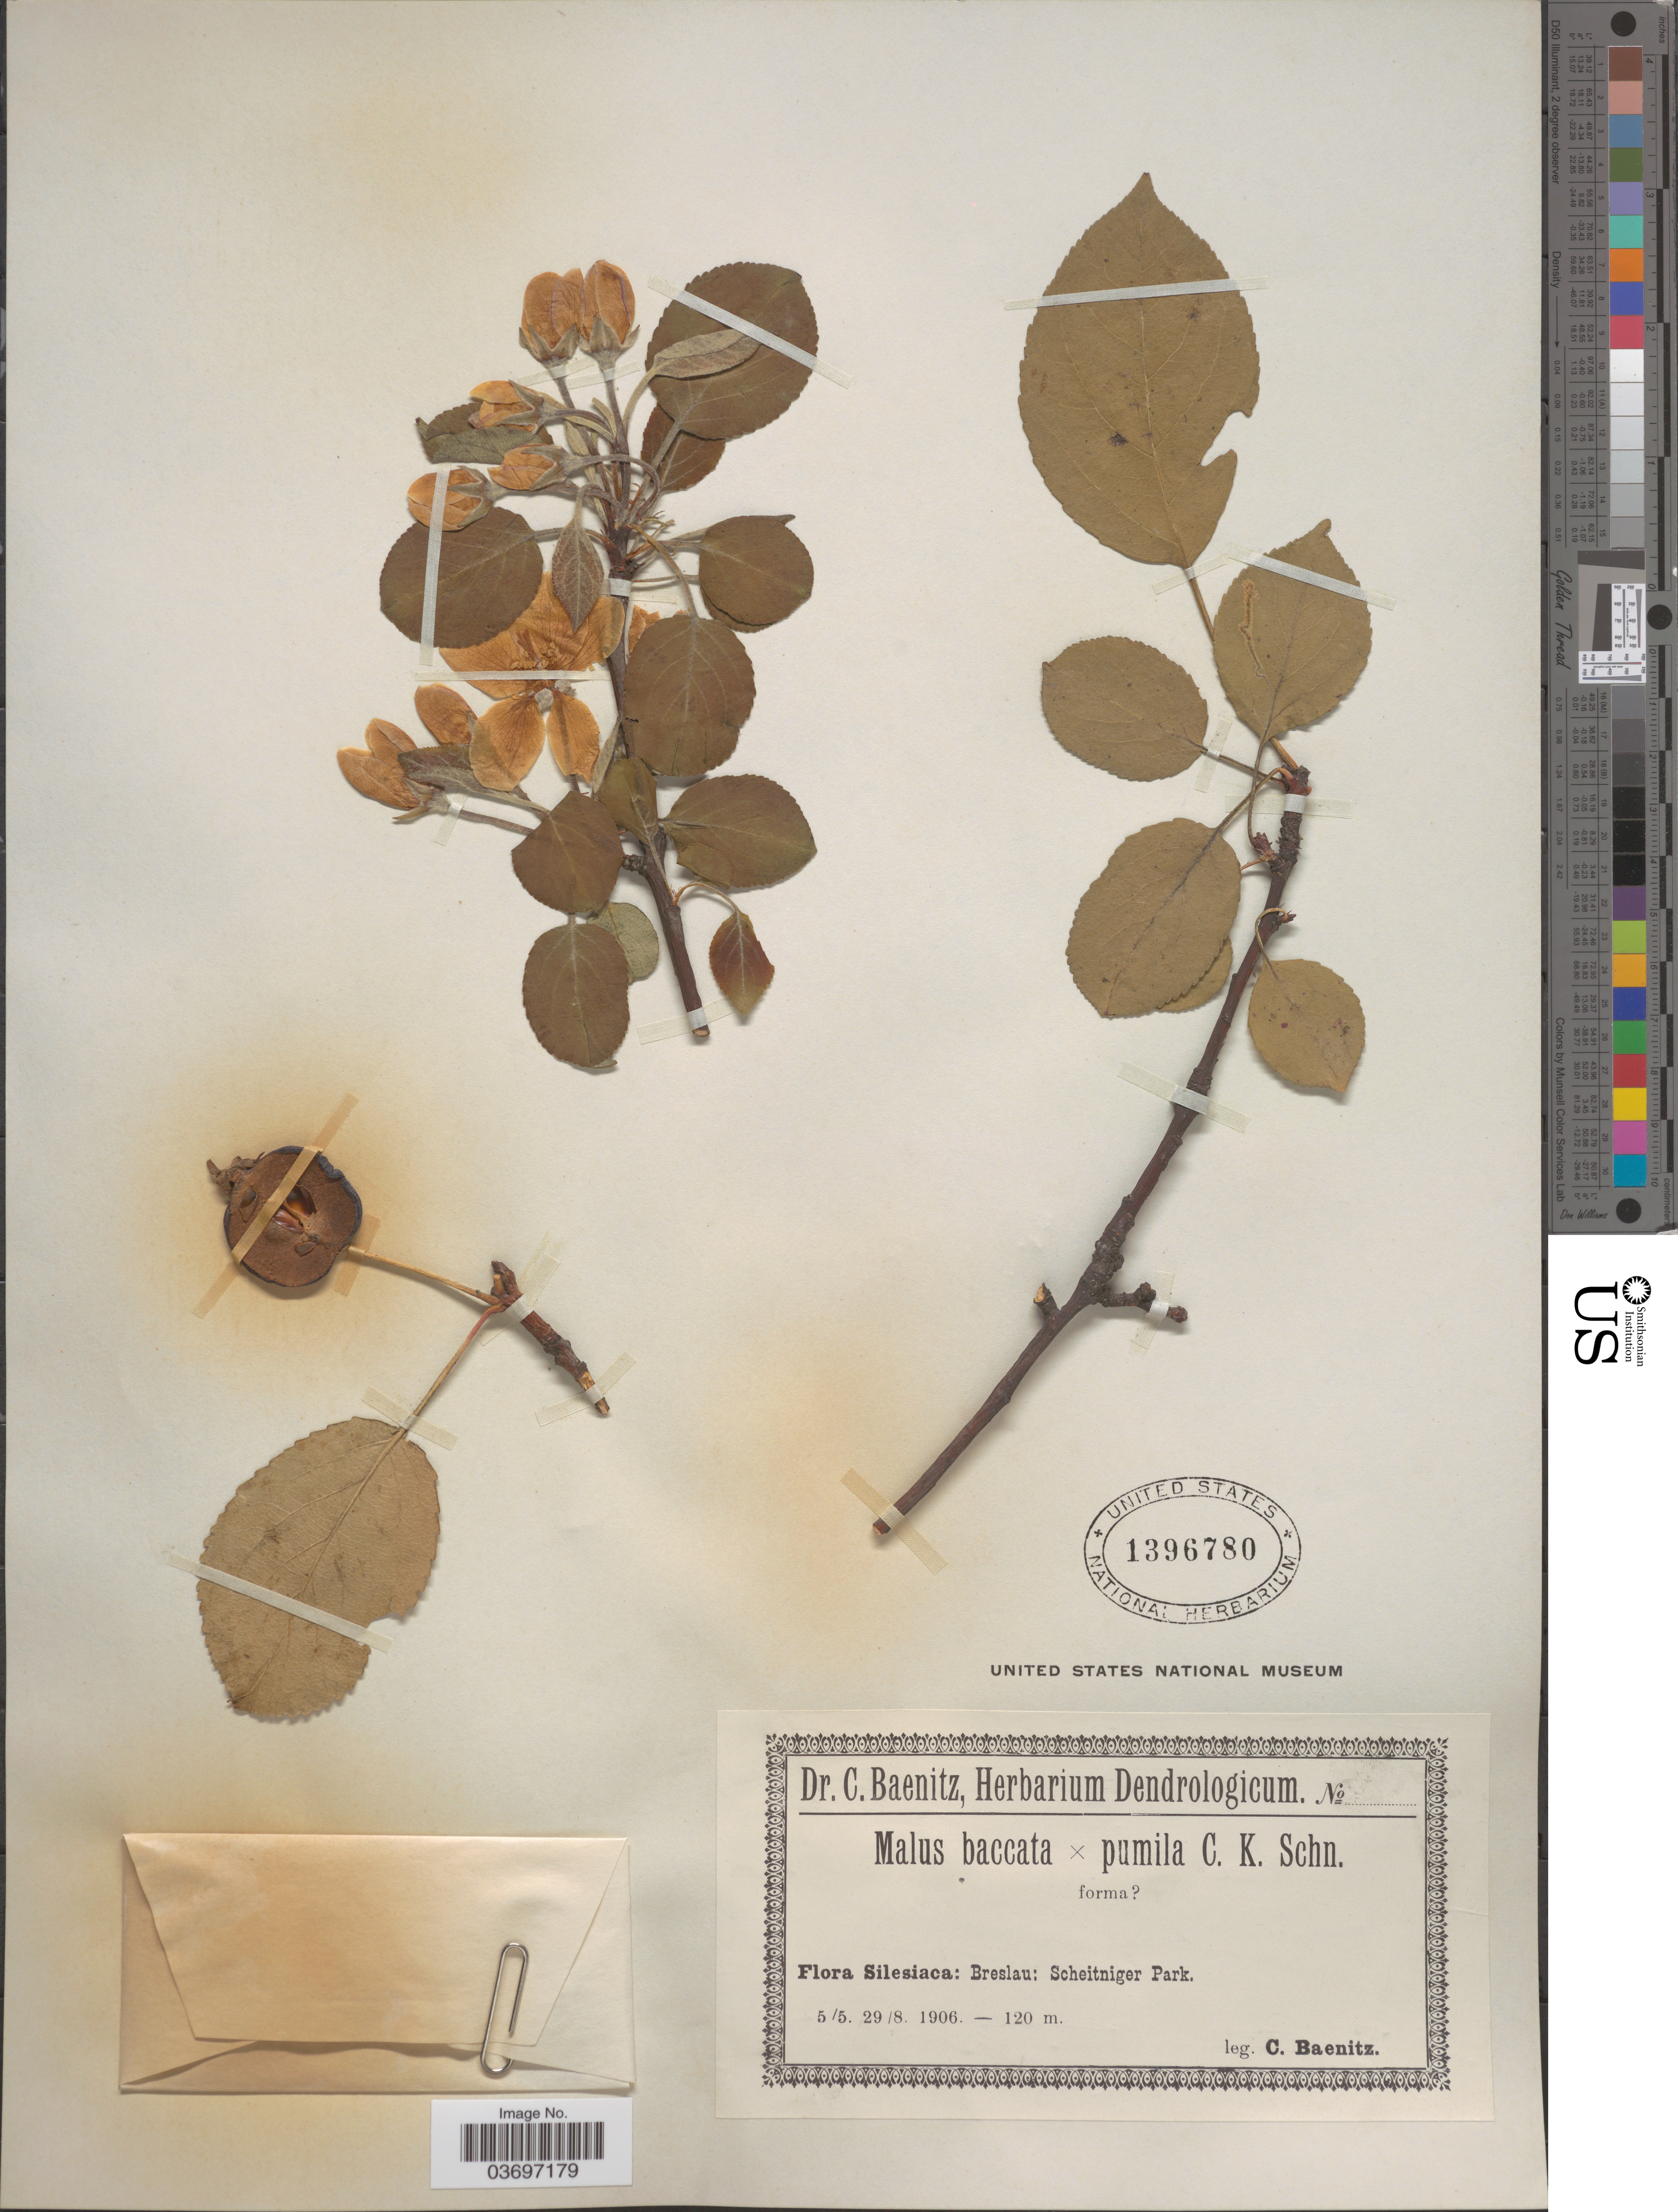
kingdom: Plantae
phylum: Tracheophyta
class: Magnoliopsida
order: Rosales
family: Rosaceae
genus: Malus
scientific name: Malus baccata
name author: (L.) Borkh.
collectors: C. G. Baenitz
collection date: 1906-05-05/1906-08-29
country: Poland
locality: Silesiaca: Breslau; Scheitniger Park.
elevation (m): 120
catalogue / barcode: US 1396780